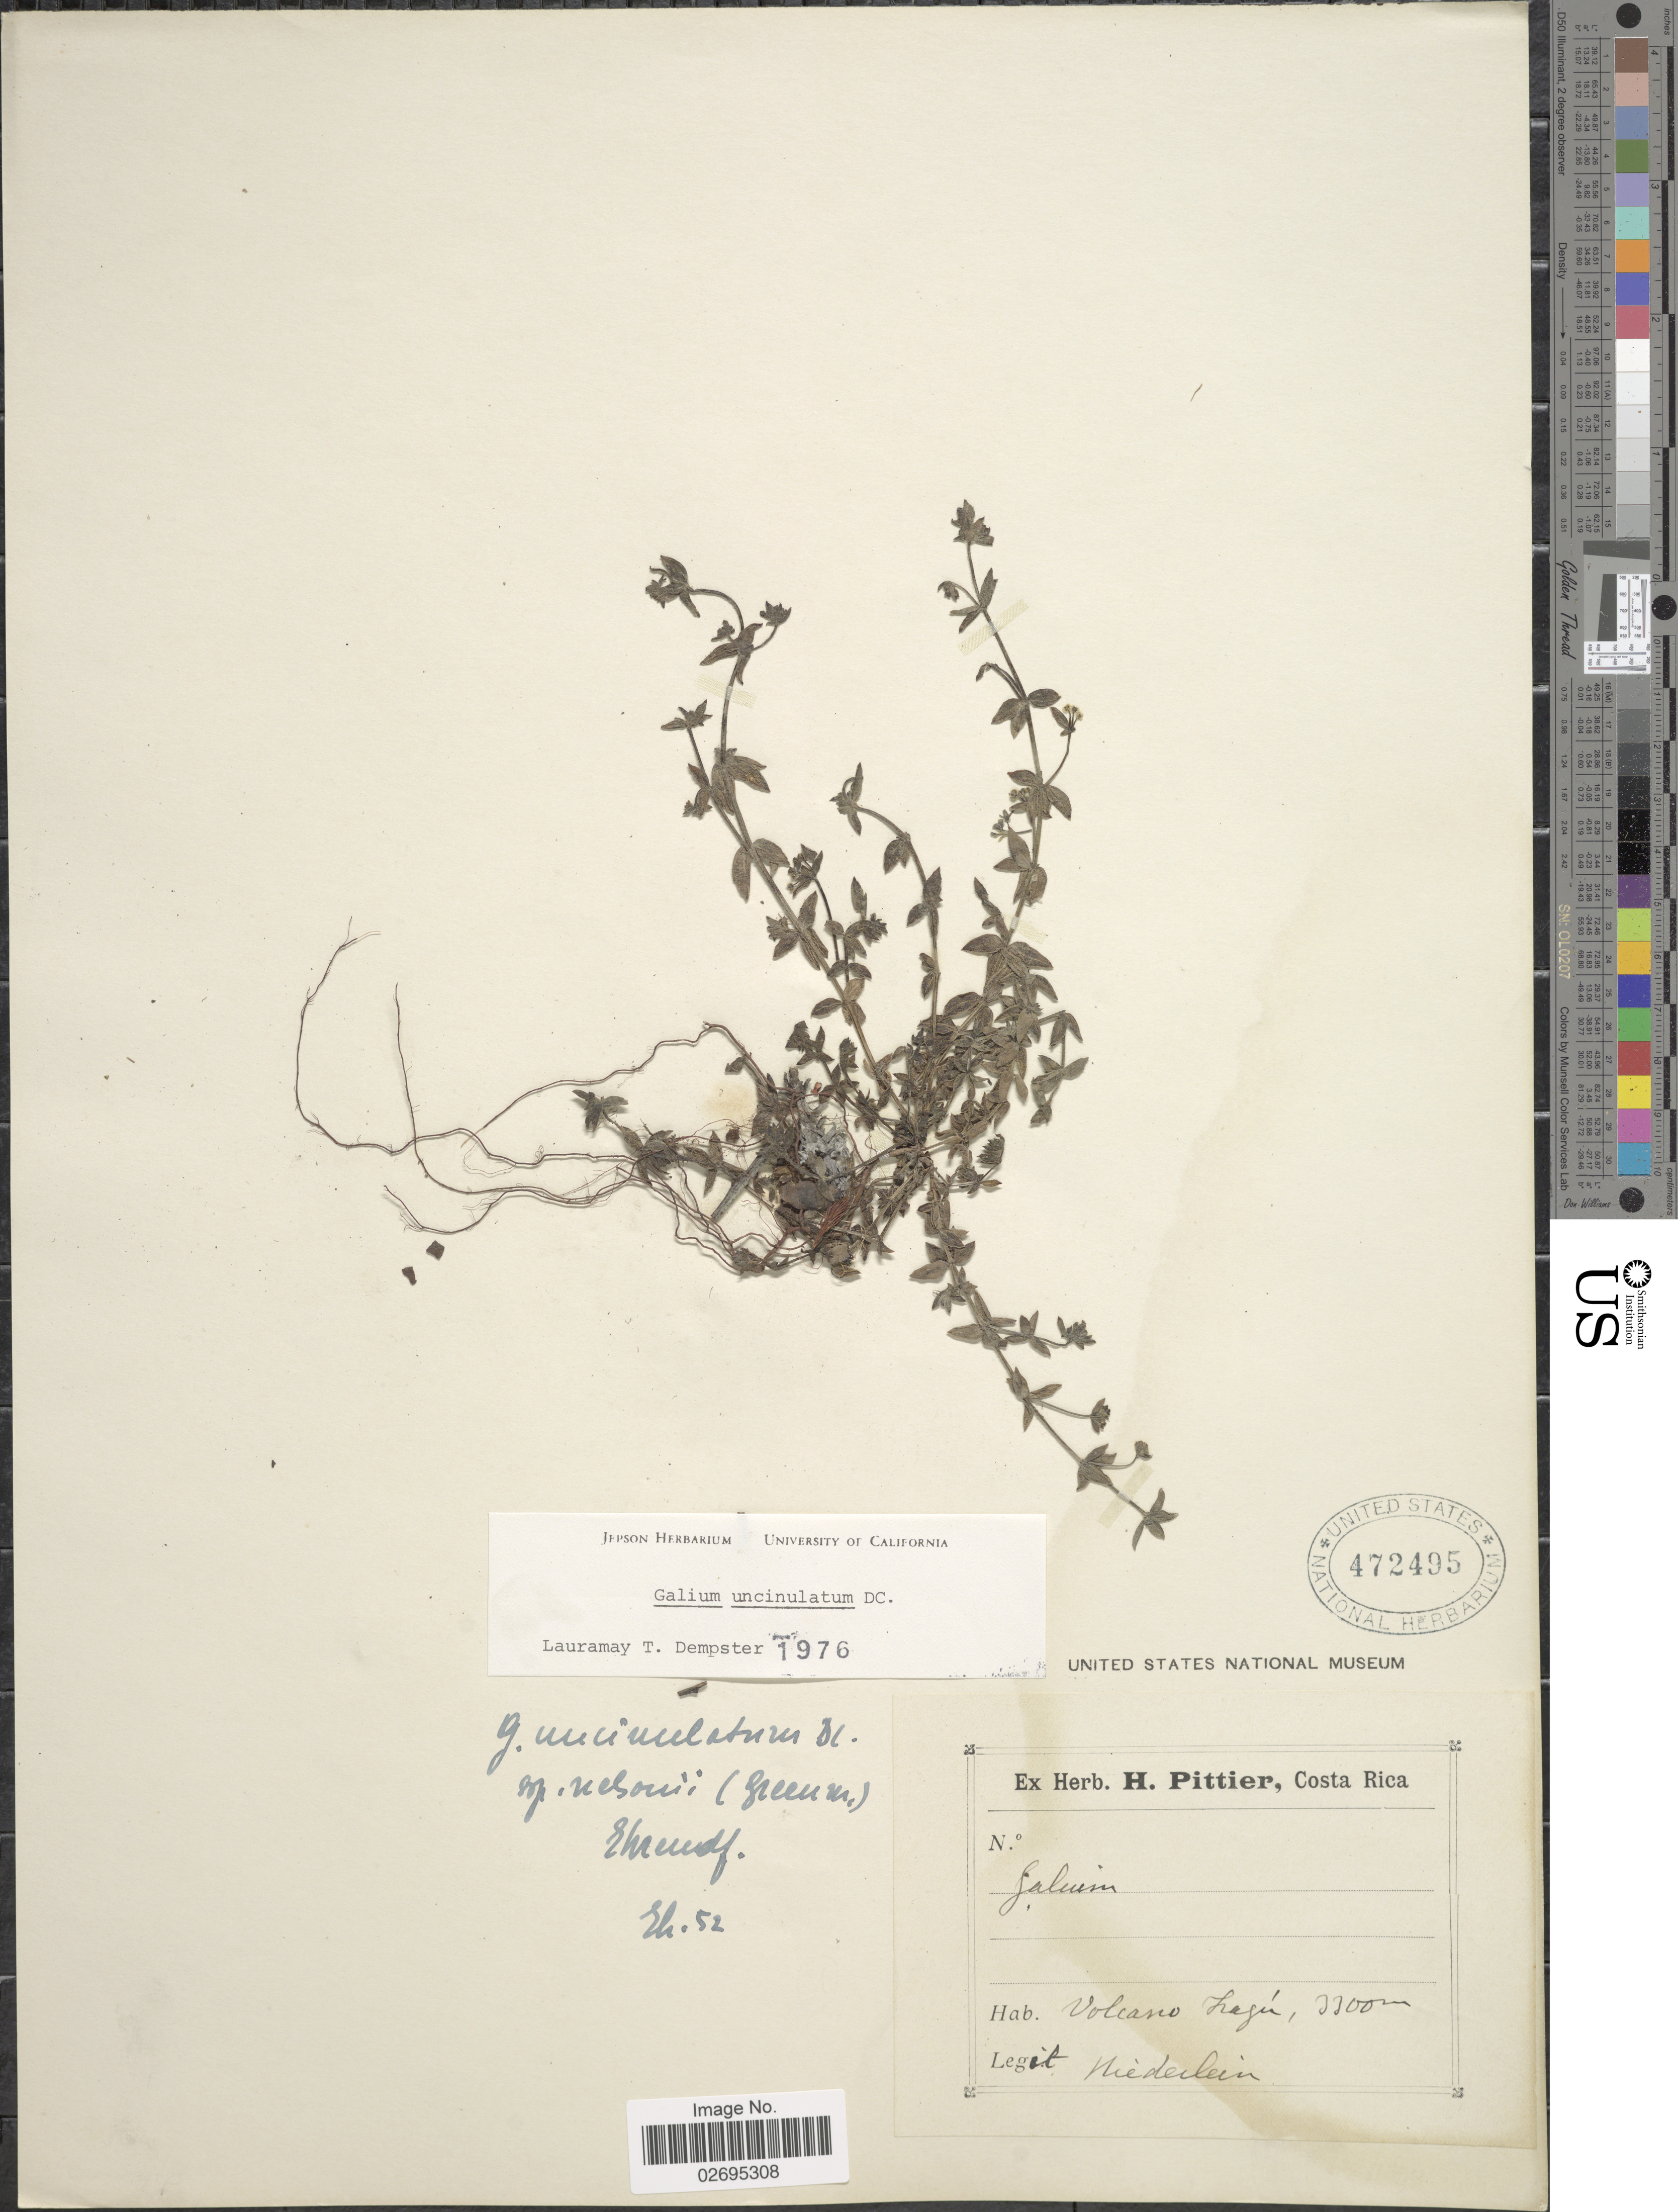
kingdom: Plantae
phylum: Tracheophyta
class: Magnoliopsida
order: Gentianales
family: Rubiaceae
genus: Galium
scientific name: Galium uncinulatum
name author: DC.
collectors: Niederlein, --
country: Costa Rica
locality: Volcano Irazu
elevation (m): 3300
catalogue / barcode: US 472495